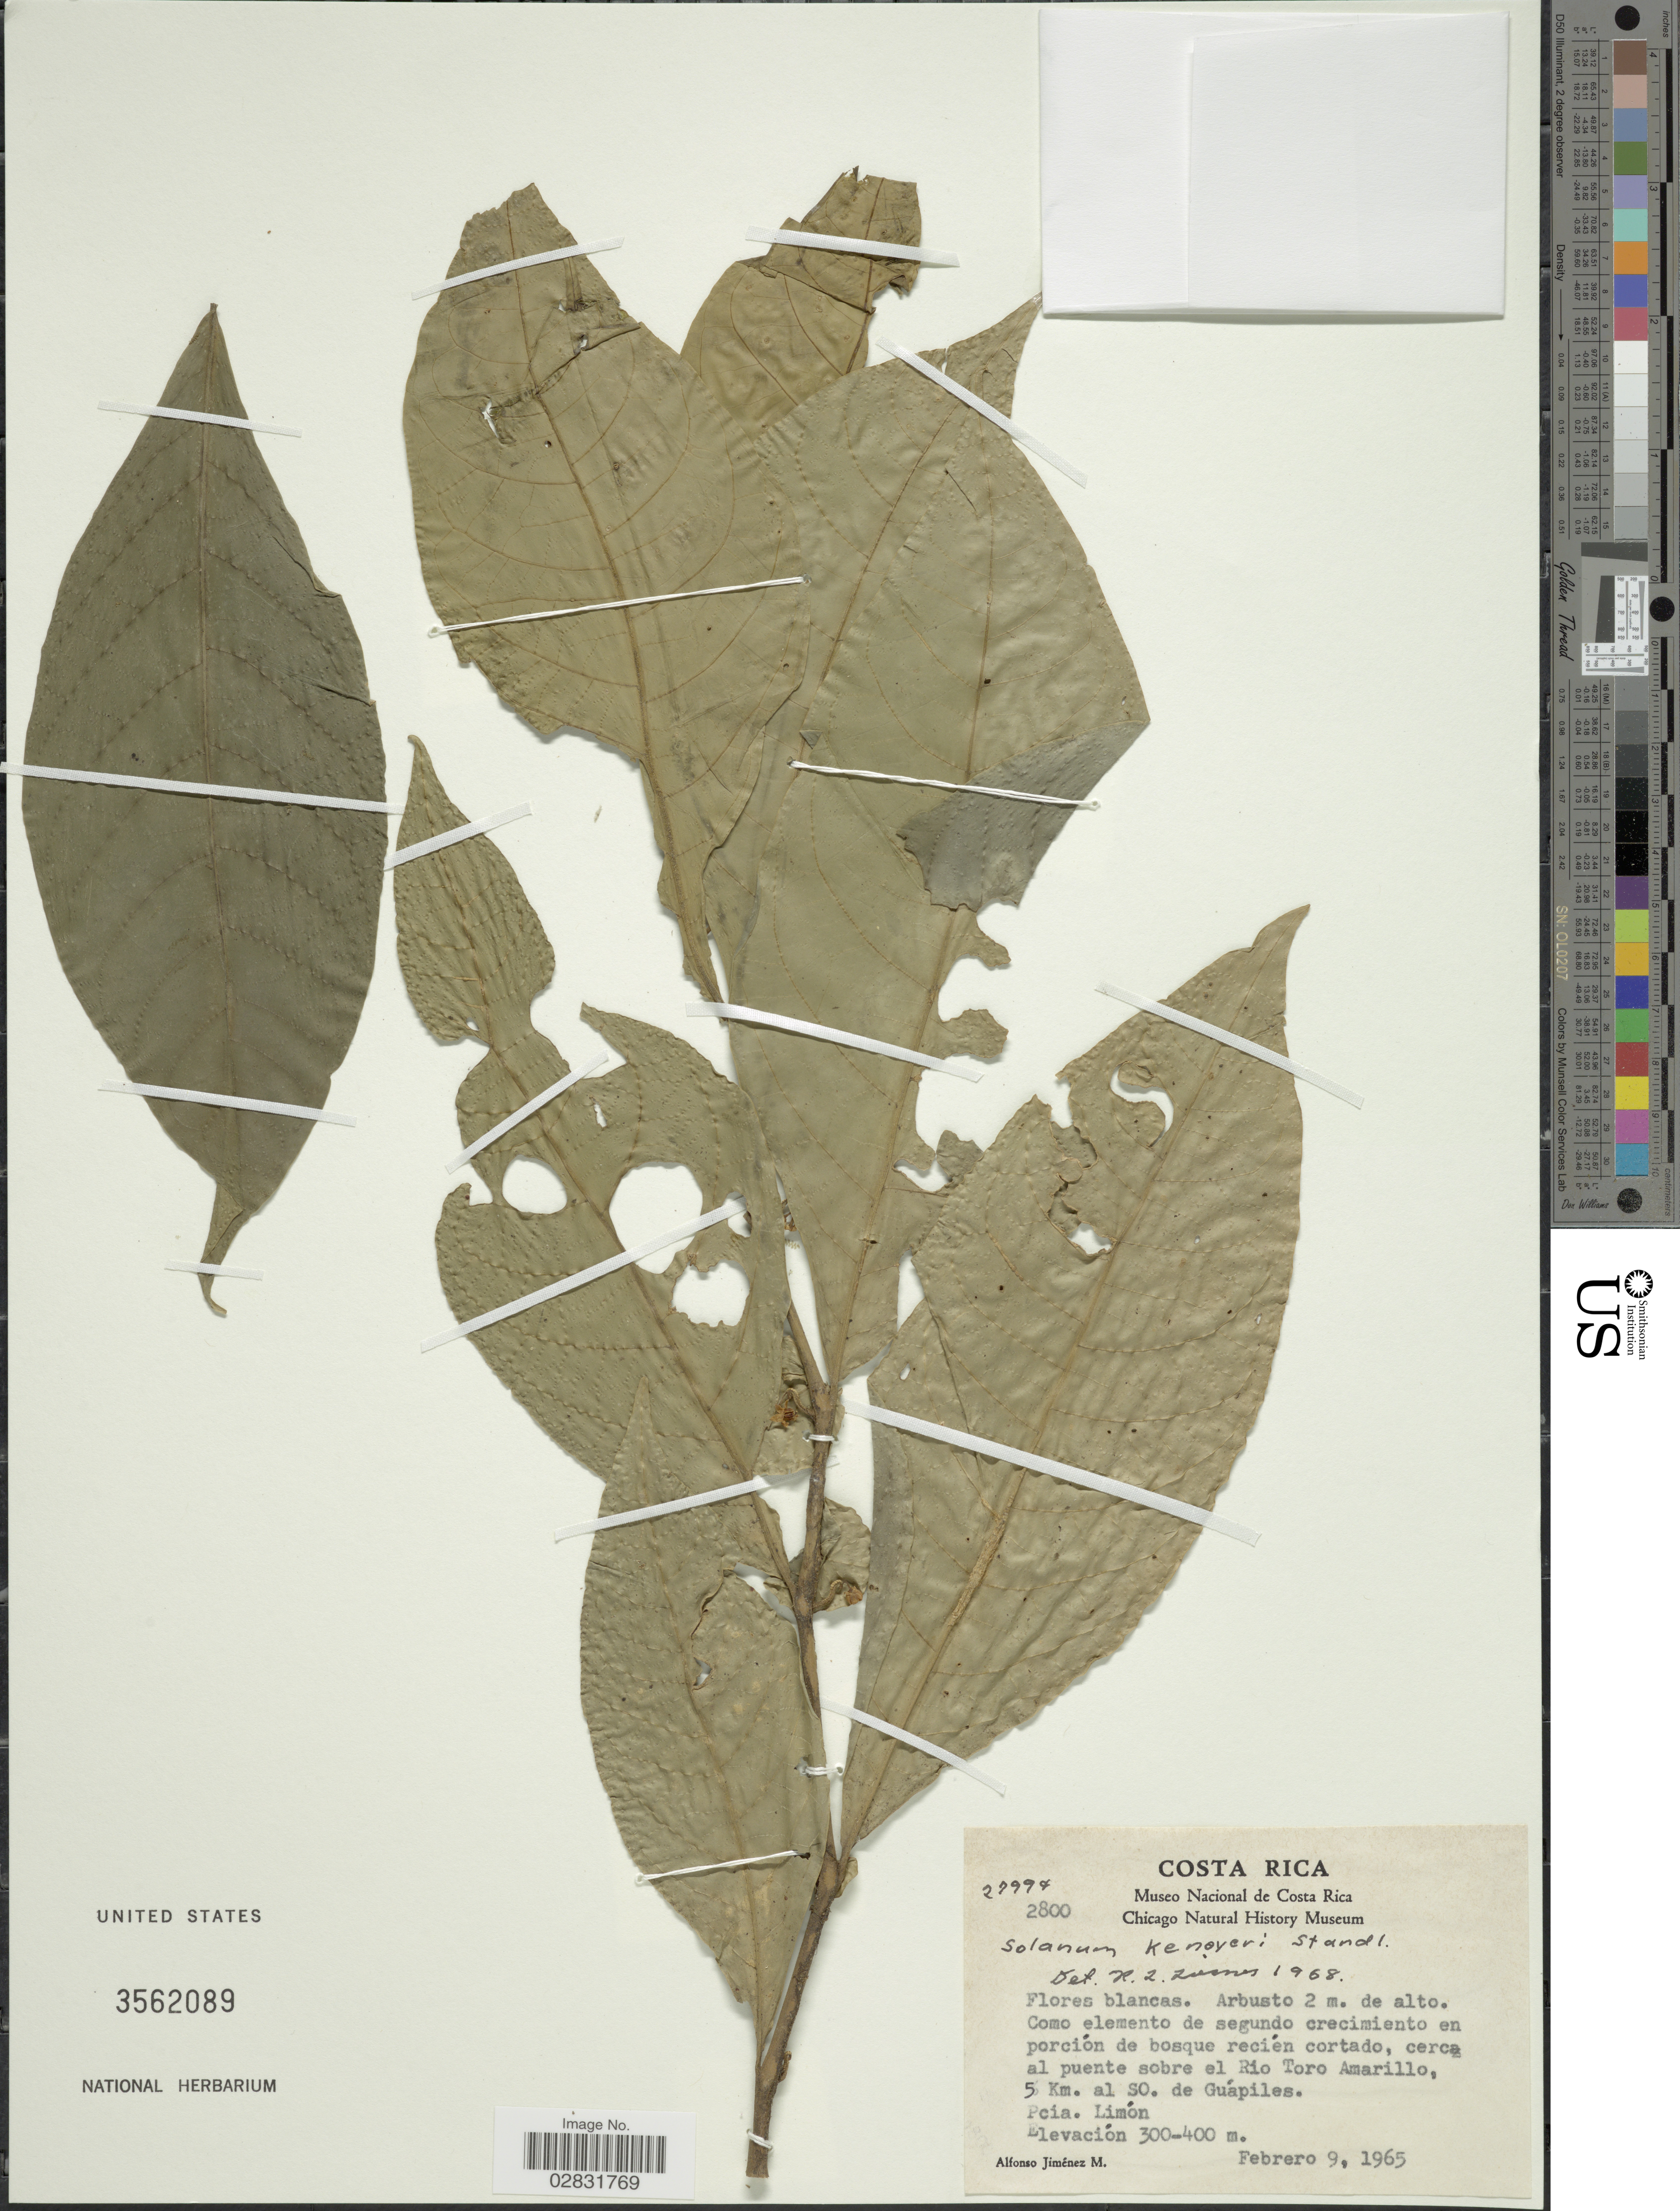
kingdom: Plantae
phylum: Tracheophyta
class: Magnoliopsida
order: Solanales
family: Solanaceae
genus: Solanum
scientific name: Solanum kenoyeri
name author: Standl.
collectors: A. Jimenez M.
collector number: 2799/2800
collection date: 1965-02-09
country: Costa Rica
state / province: Limón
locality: Cerca al puente sobre el Rio Toro Amarillo, 5 Km. al SO. de Guápiles.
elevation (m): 300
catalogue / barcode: US 3562089